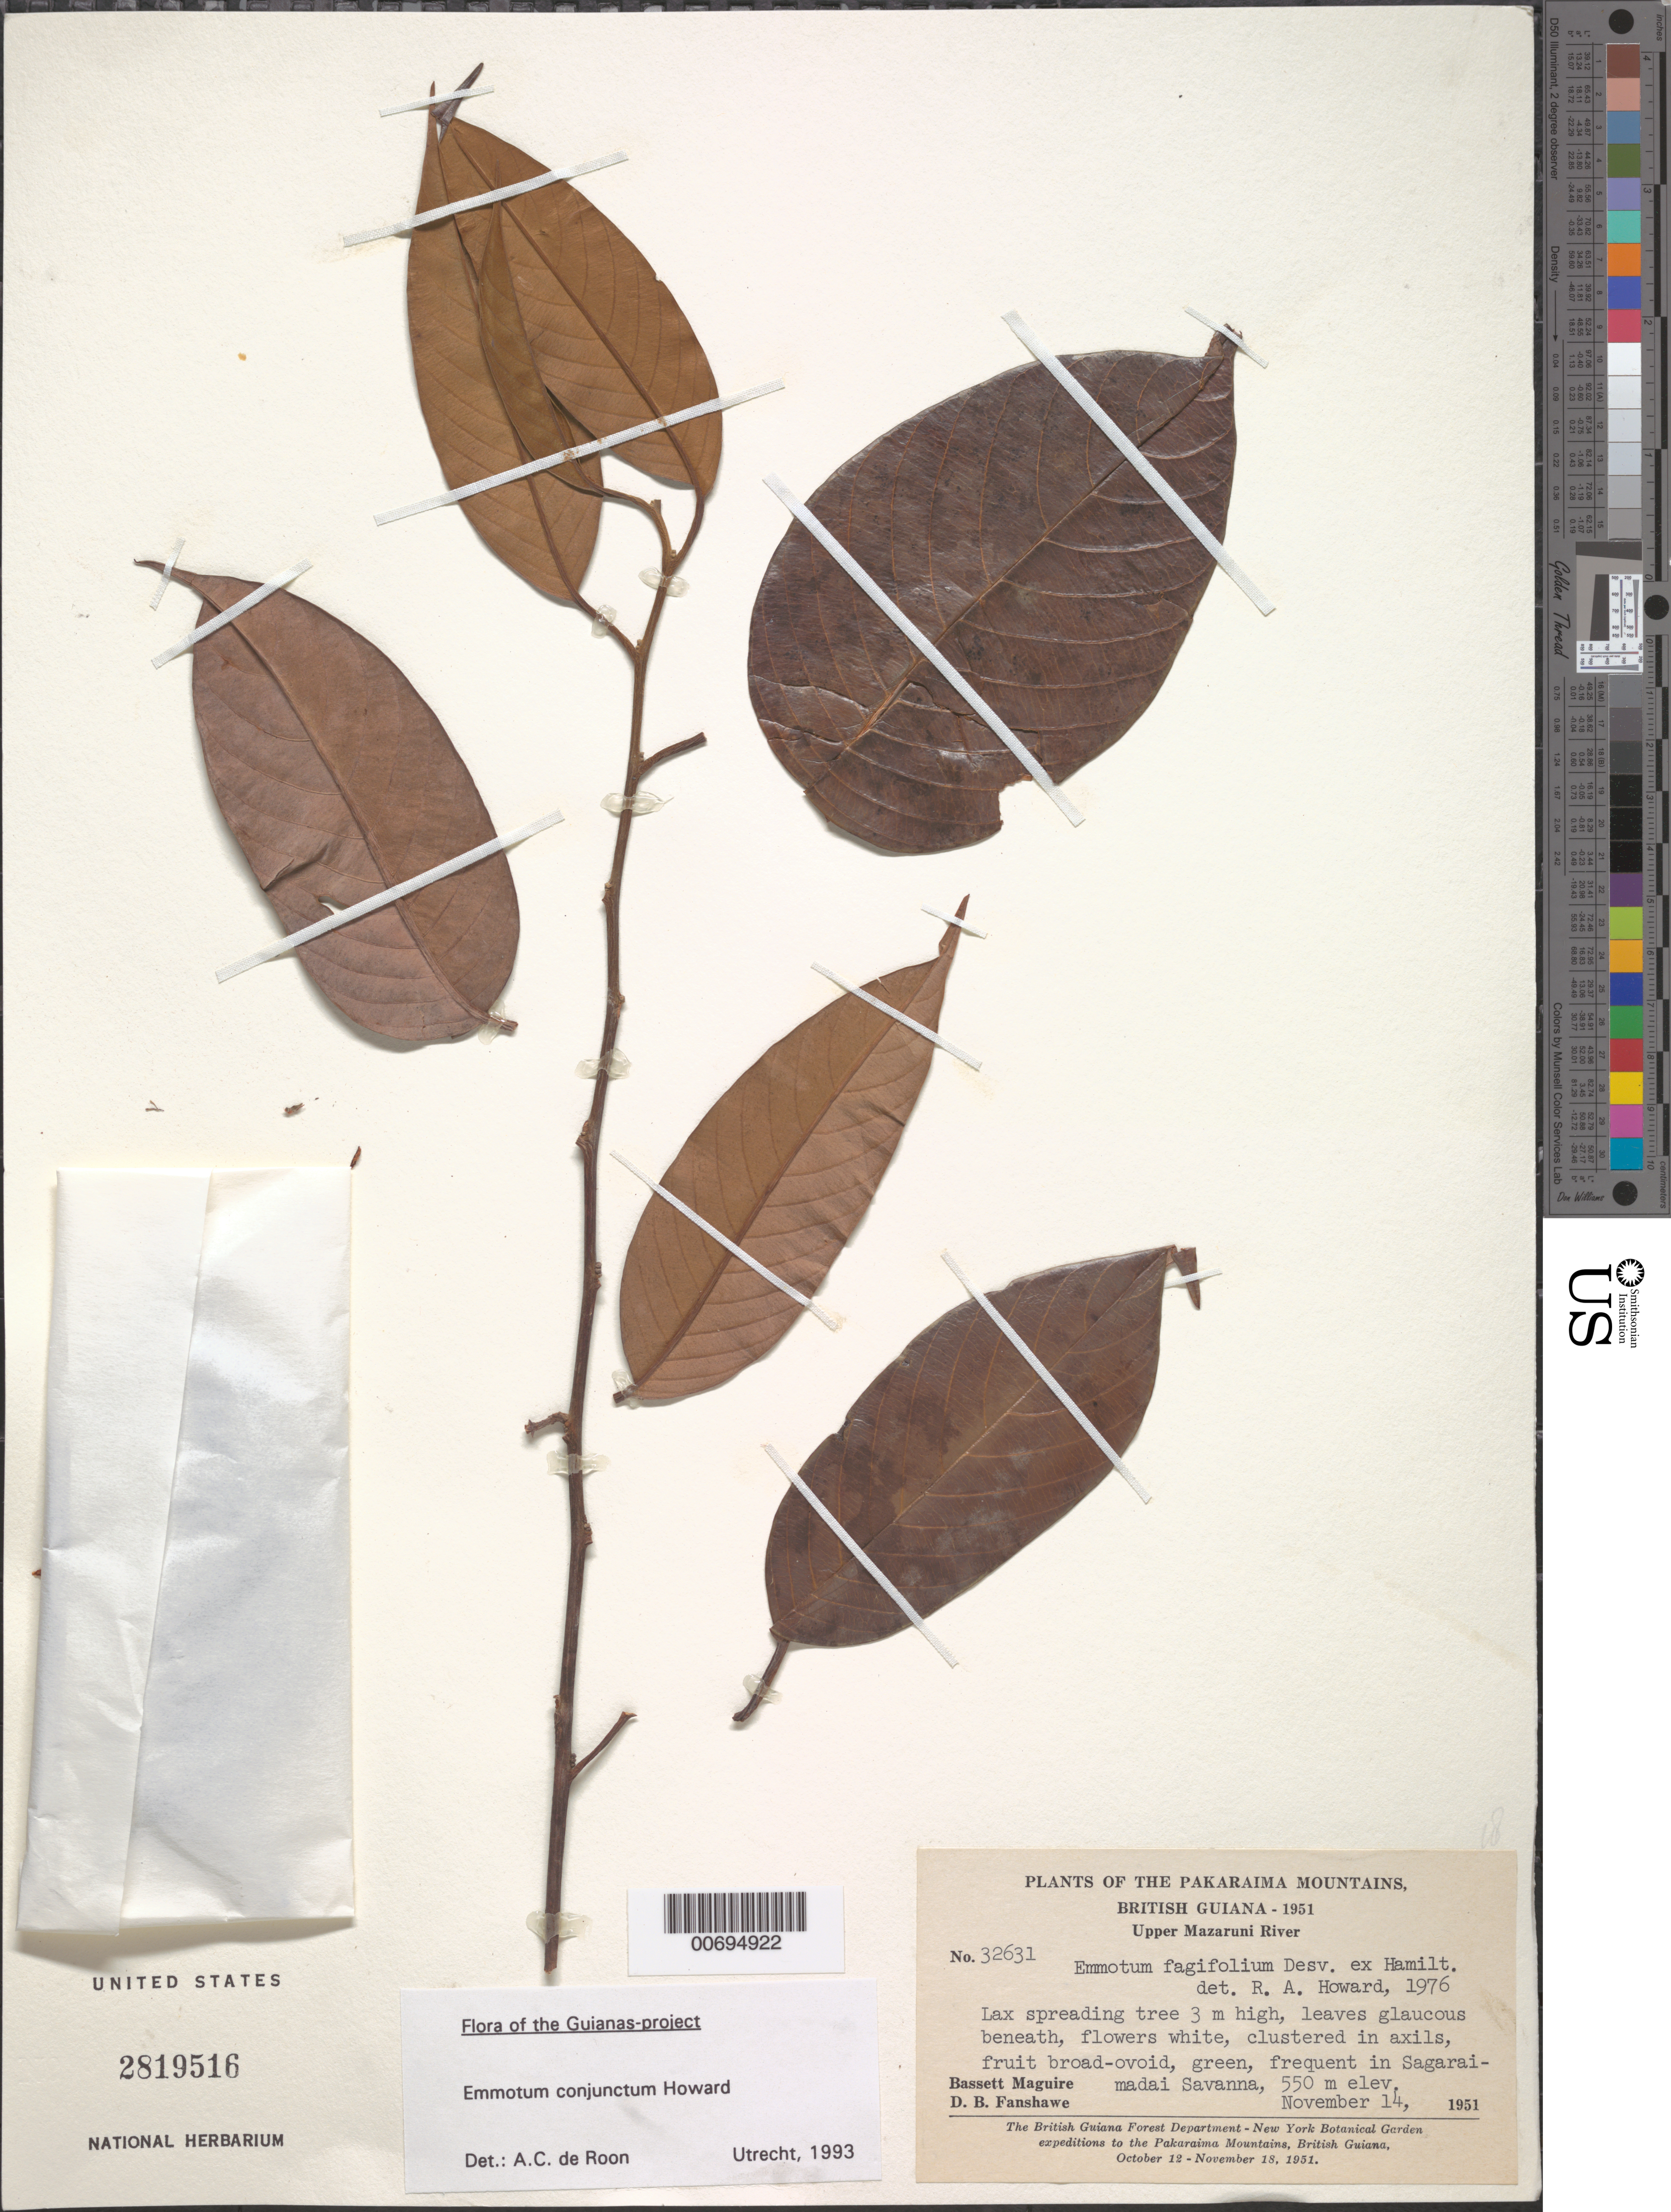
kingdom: Plantae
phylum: Tracheophyta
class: Magnoliopsida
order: Metteniusales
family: Metteniusaceae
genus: Emmotum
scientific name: Emmotum conjunctum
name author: R.A. Howard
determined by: de Roon, A. C.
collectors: B. Maguire & D. B. Fanshawe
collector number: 32631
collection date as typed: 16-Nov-51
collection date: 1951-11-16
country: Guyana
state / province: Cuyuni-Mazaruni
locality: Sagaraimadai Savanna, Kamarang River-Wenamu Trail, Upper Mazaruni River, Pakaraima Mts.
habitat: Savanna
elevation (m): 550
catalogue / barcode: US 2819516